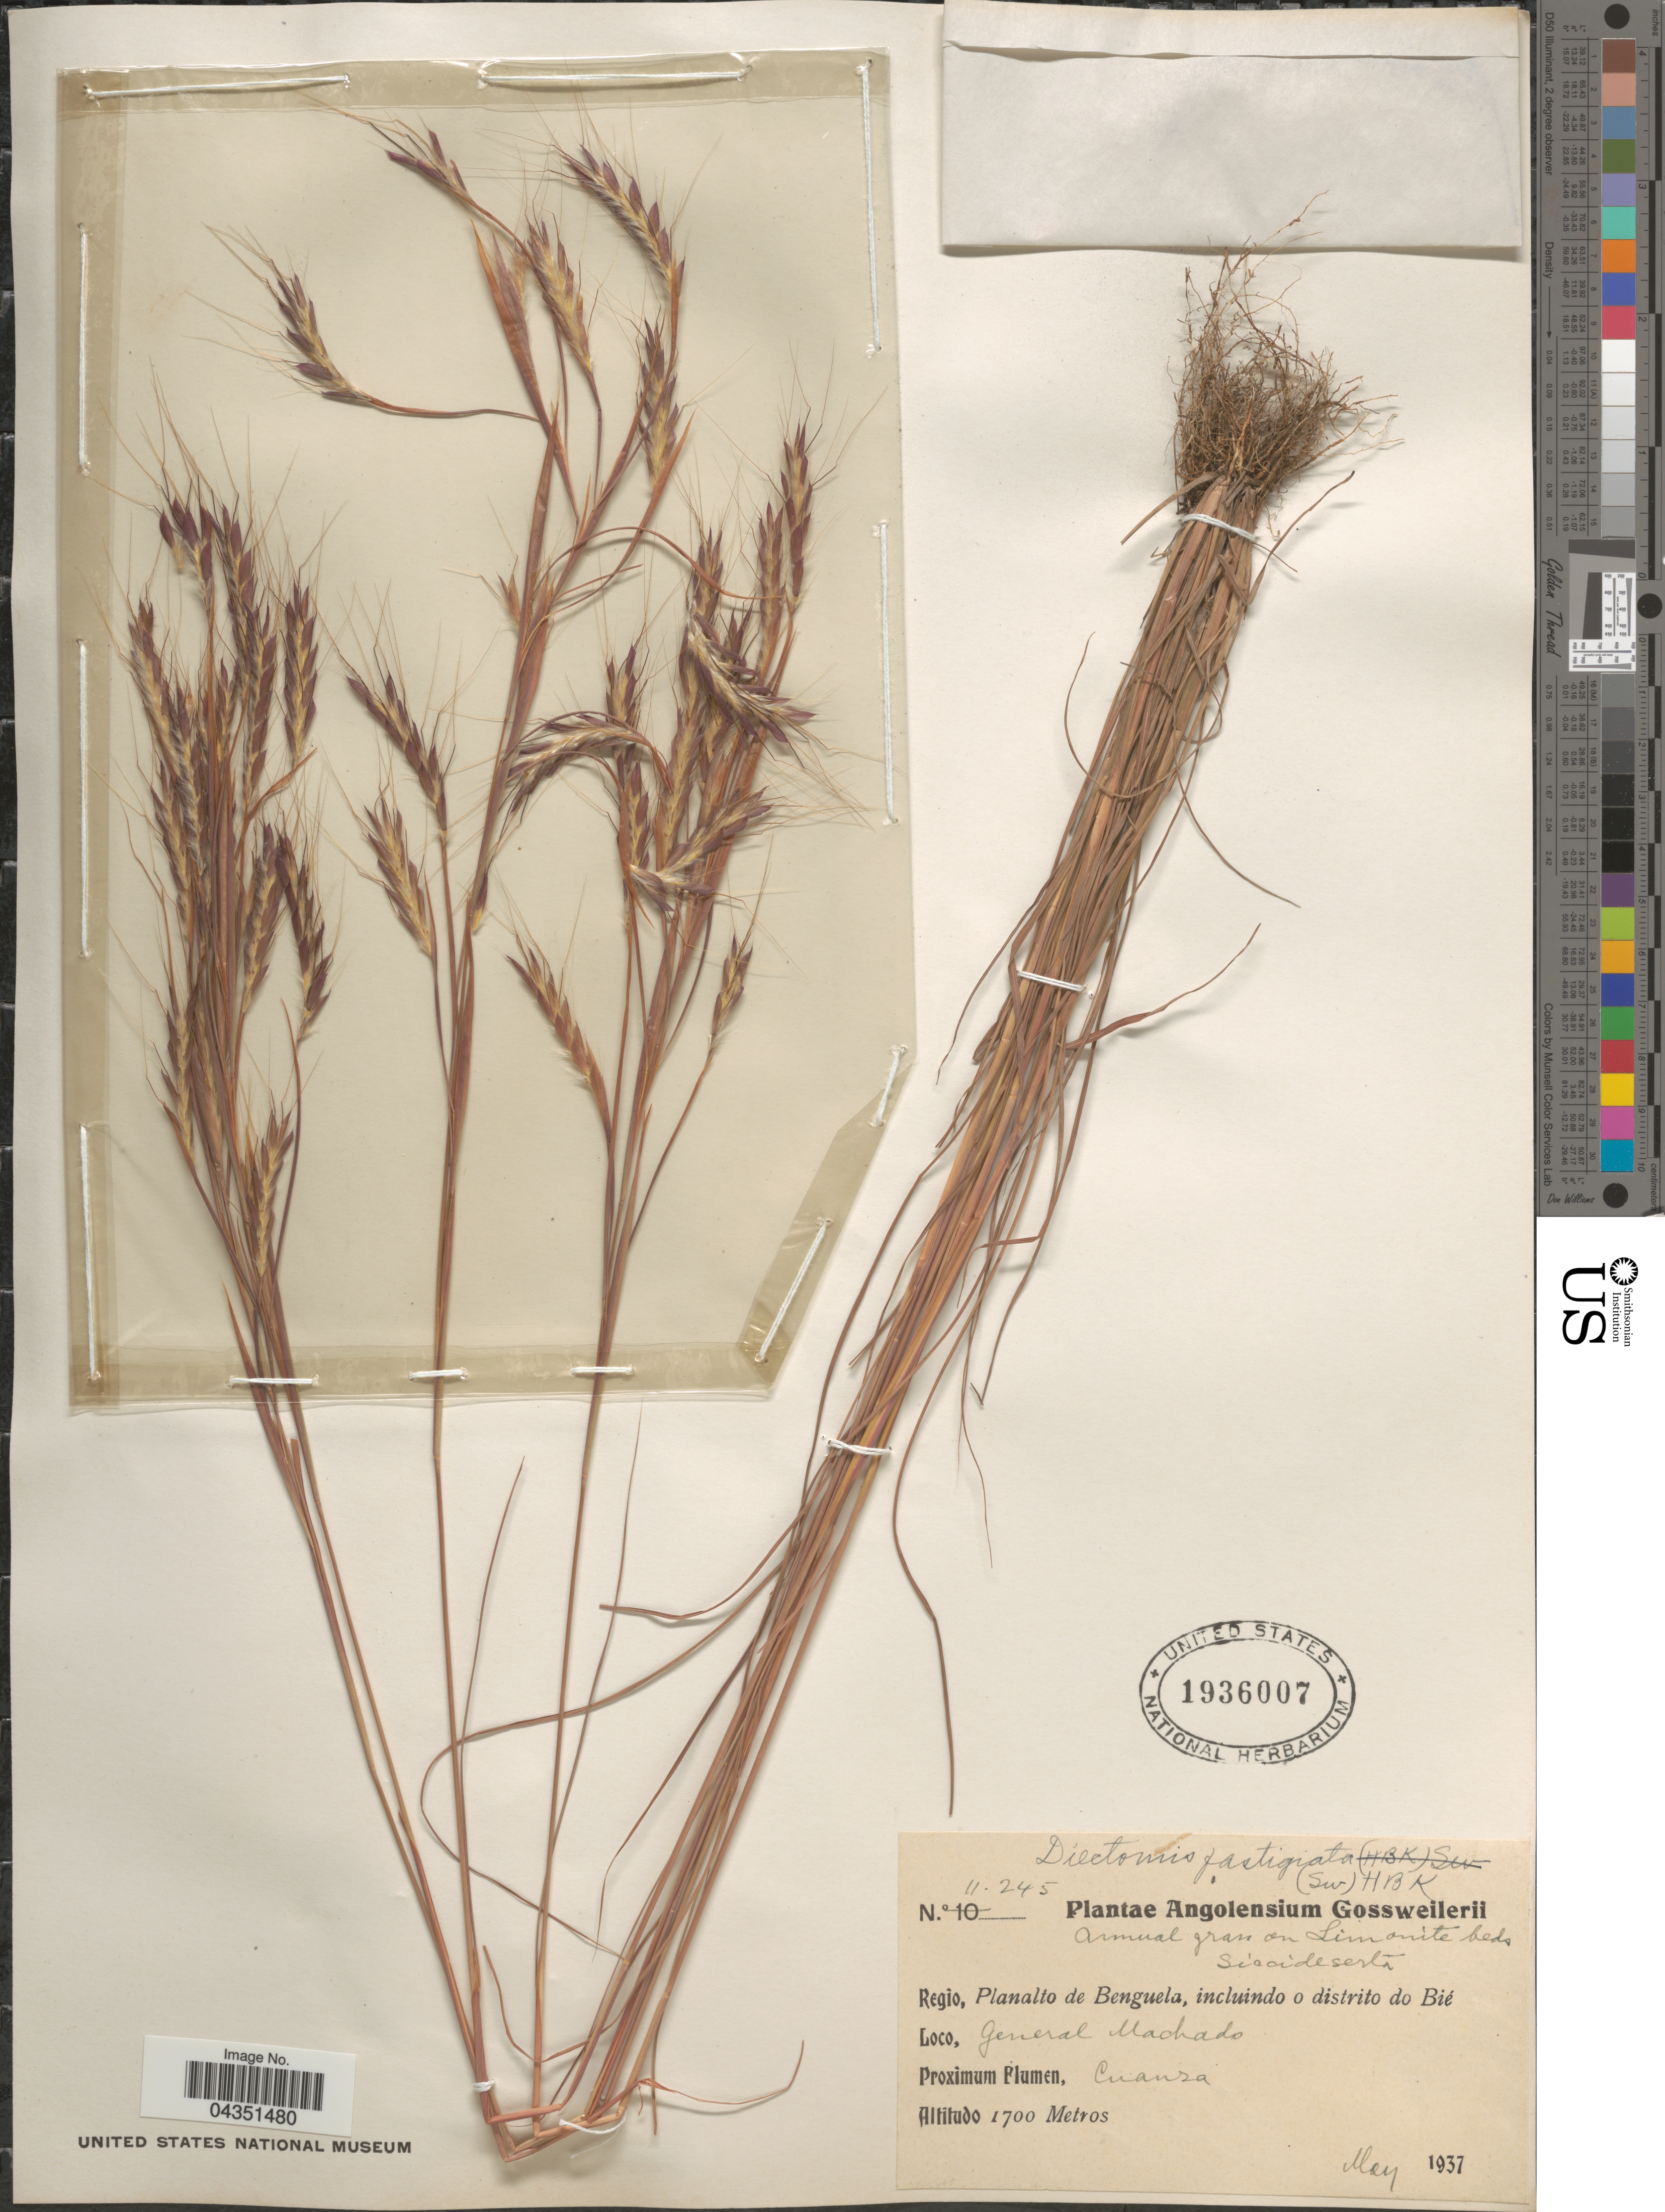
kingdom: Plantae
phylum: Tracheophyta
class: Liliopsida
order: Poales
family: Poaceae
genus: Diectomis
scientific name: Diectomis fastigiata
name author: (Sw.) P. Beauv.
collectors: -. Gossweiler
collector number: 11245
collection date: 1937-05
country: Angola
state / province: Benguela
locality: Regio, Planalto de Benguela, incluindo o distrito do Bié. General Machado. Proximum Plumen, Cuanza.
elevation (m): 1700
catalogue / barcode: US 1936007